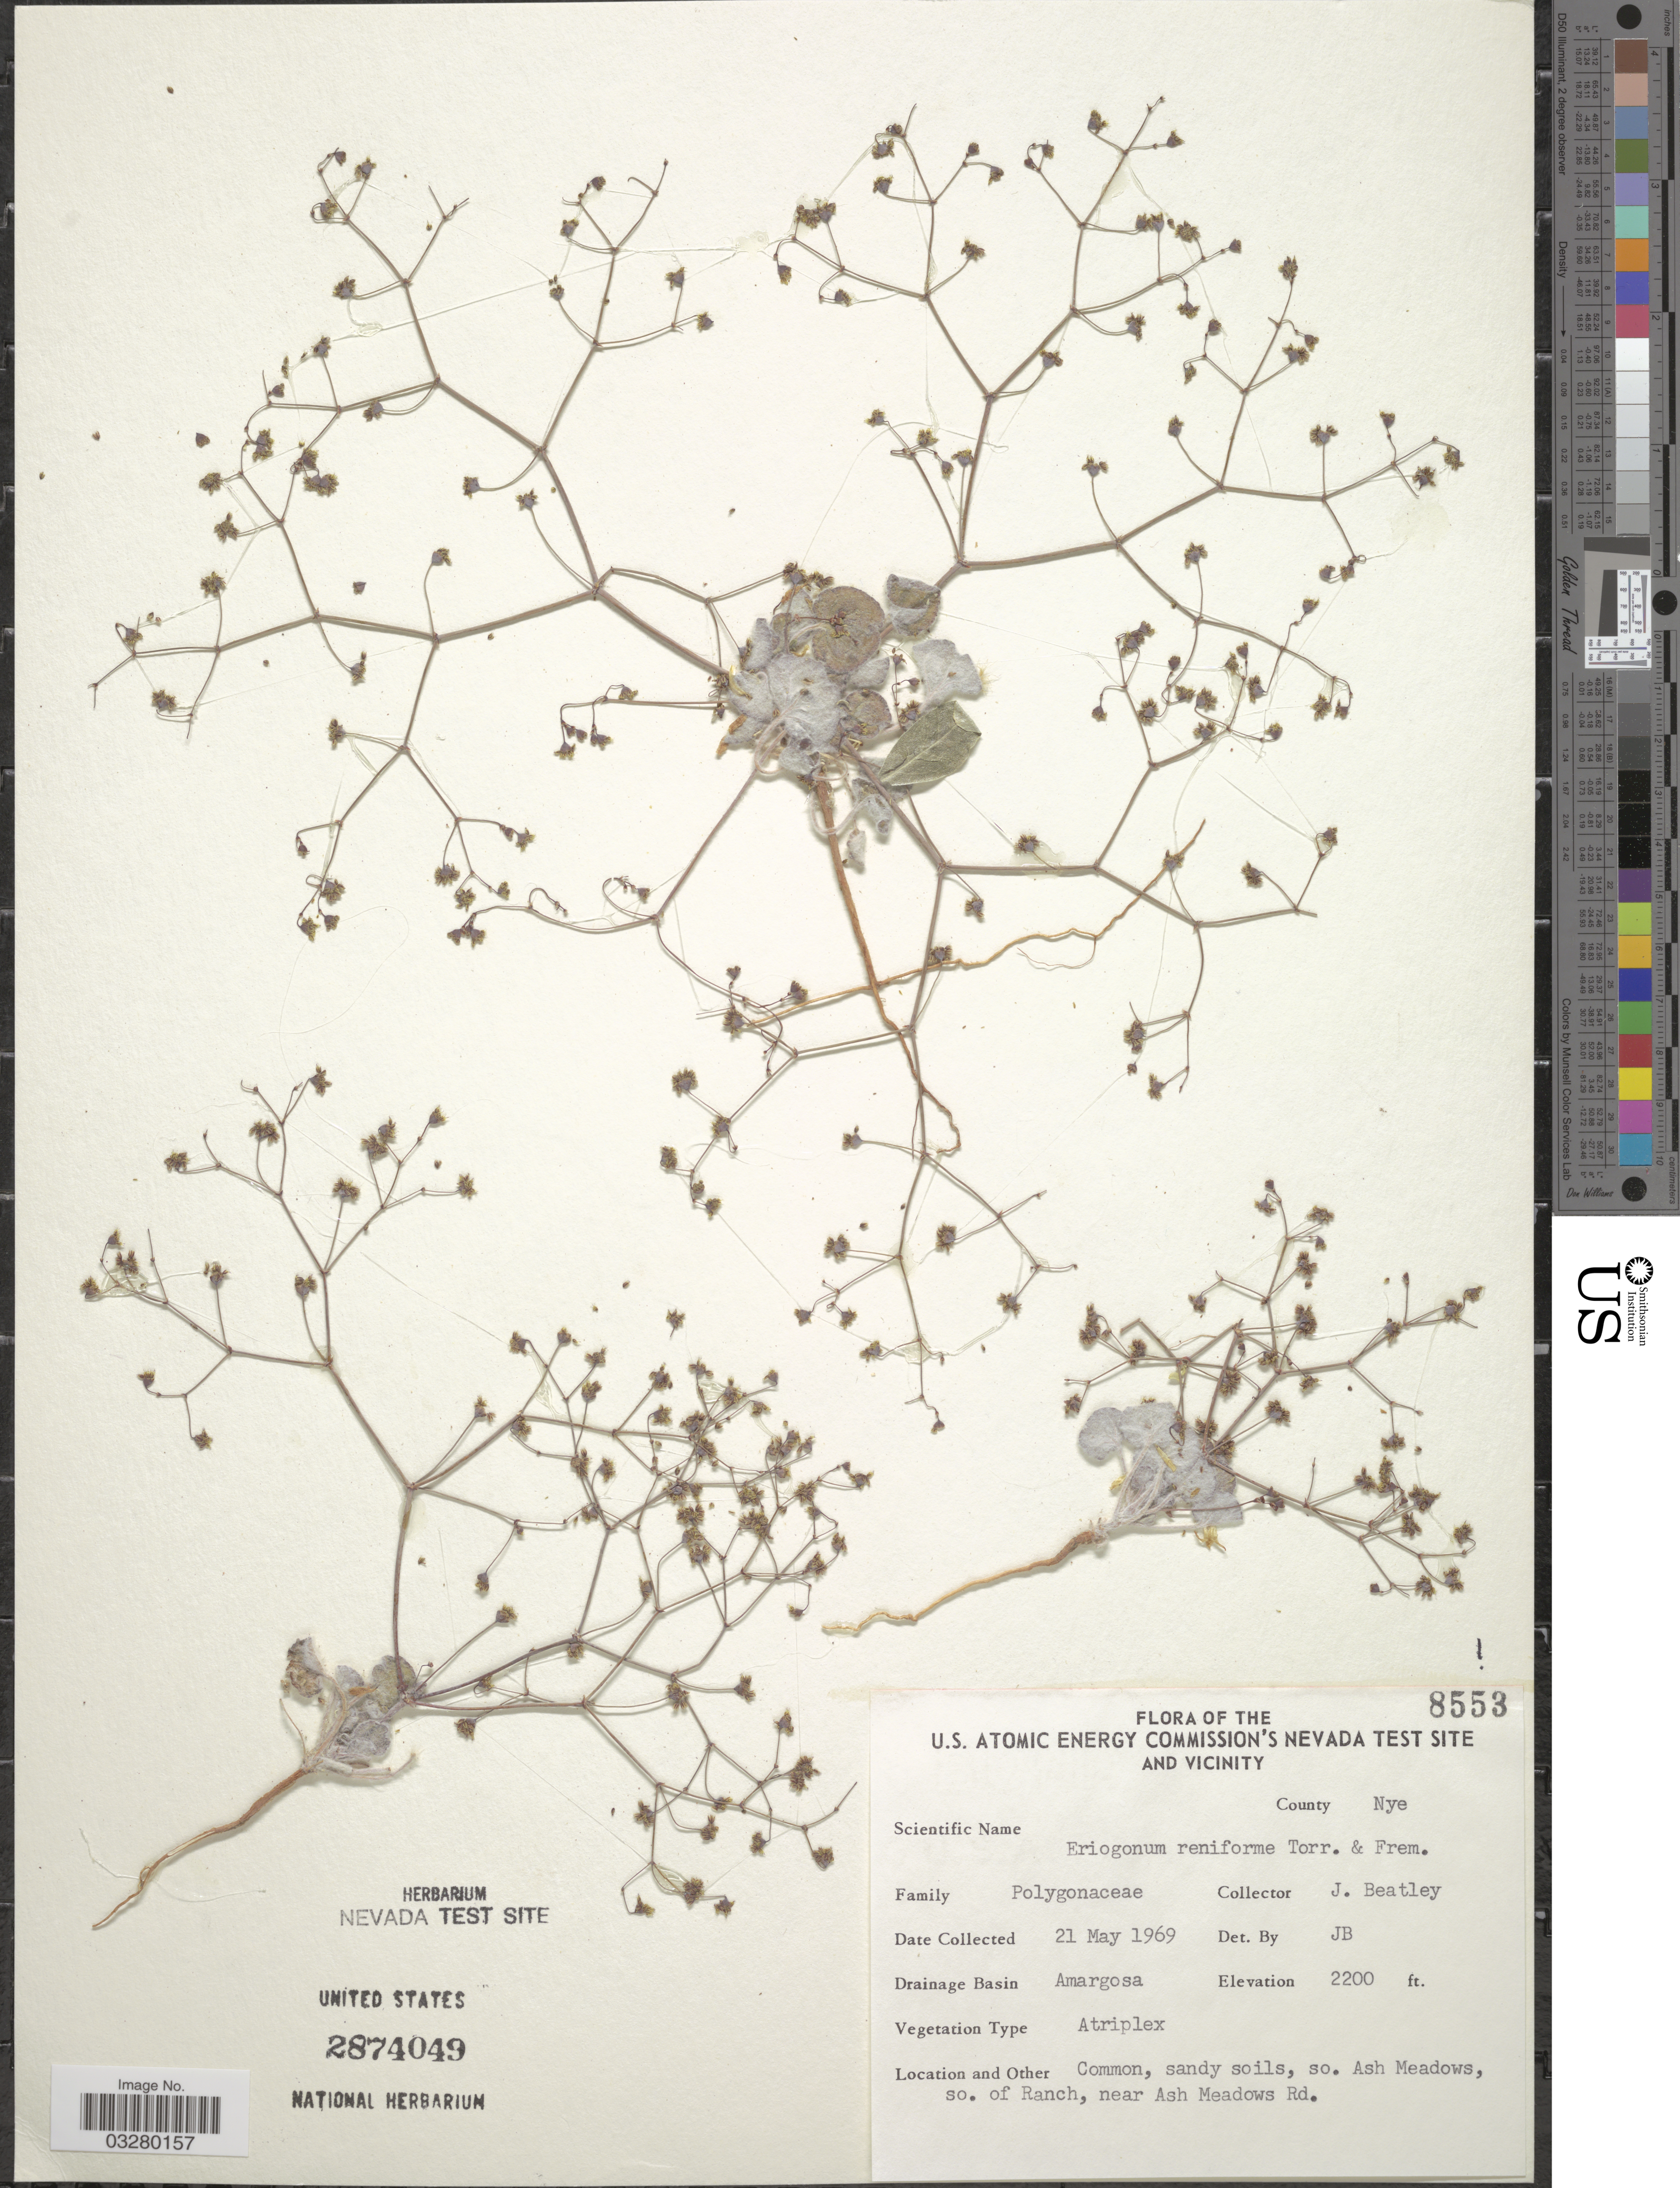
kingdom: Plantae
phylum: Tracheophyta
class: Magnoliopsida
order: Caryophyllales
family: Polygonaceae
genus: Eriogonum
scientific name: Eriogonum reniforme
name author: Torr. & Frém.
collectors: J. C. Beatley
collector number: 8553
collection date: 1969-05-21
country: United States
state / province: Nevada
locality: U.S. Atomic Energy Commission's Nevada Test Site and Vicinity. County Nye. Drainage Basin Amargosa. Sandy soils, so. Ash Meadows, so. of Ranch, near Ash Meadows Rd.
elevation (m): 671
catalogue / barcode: US 2874049